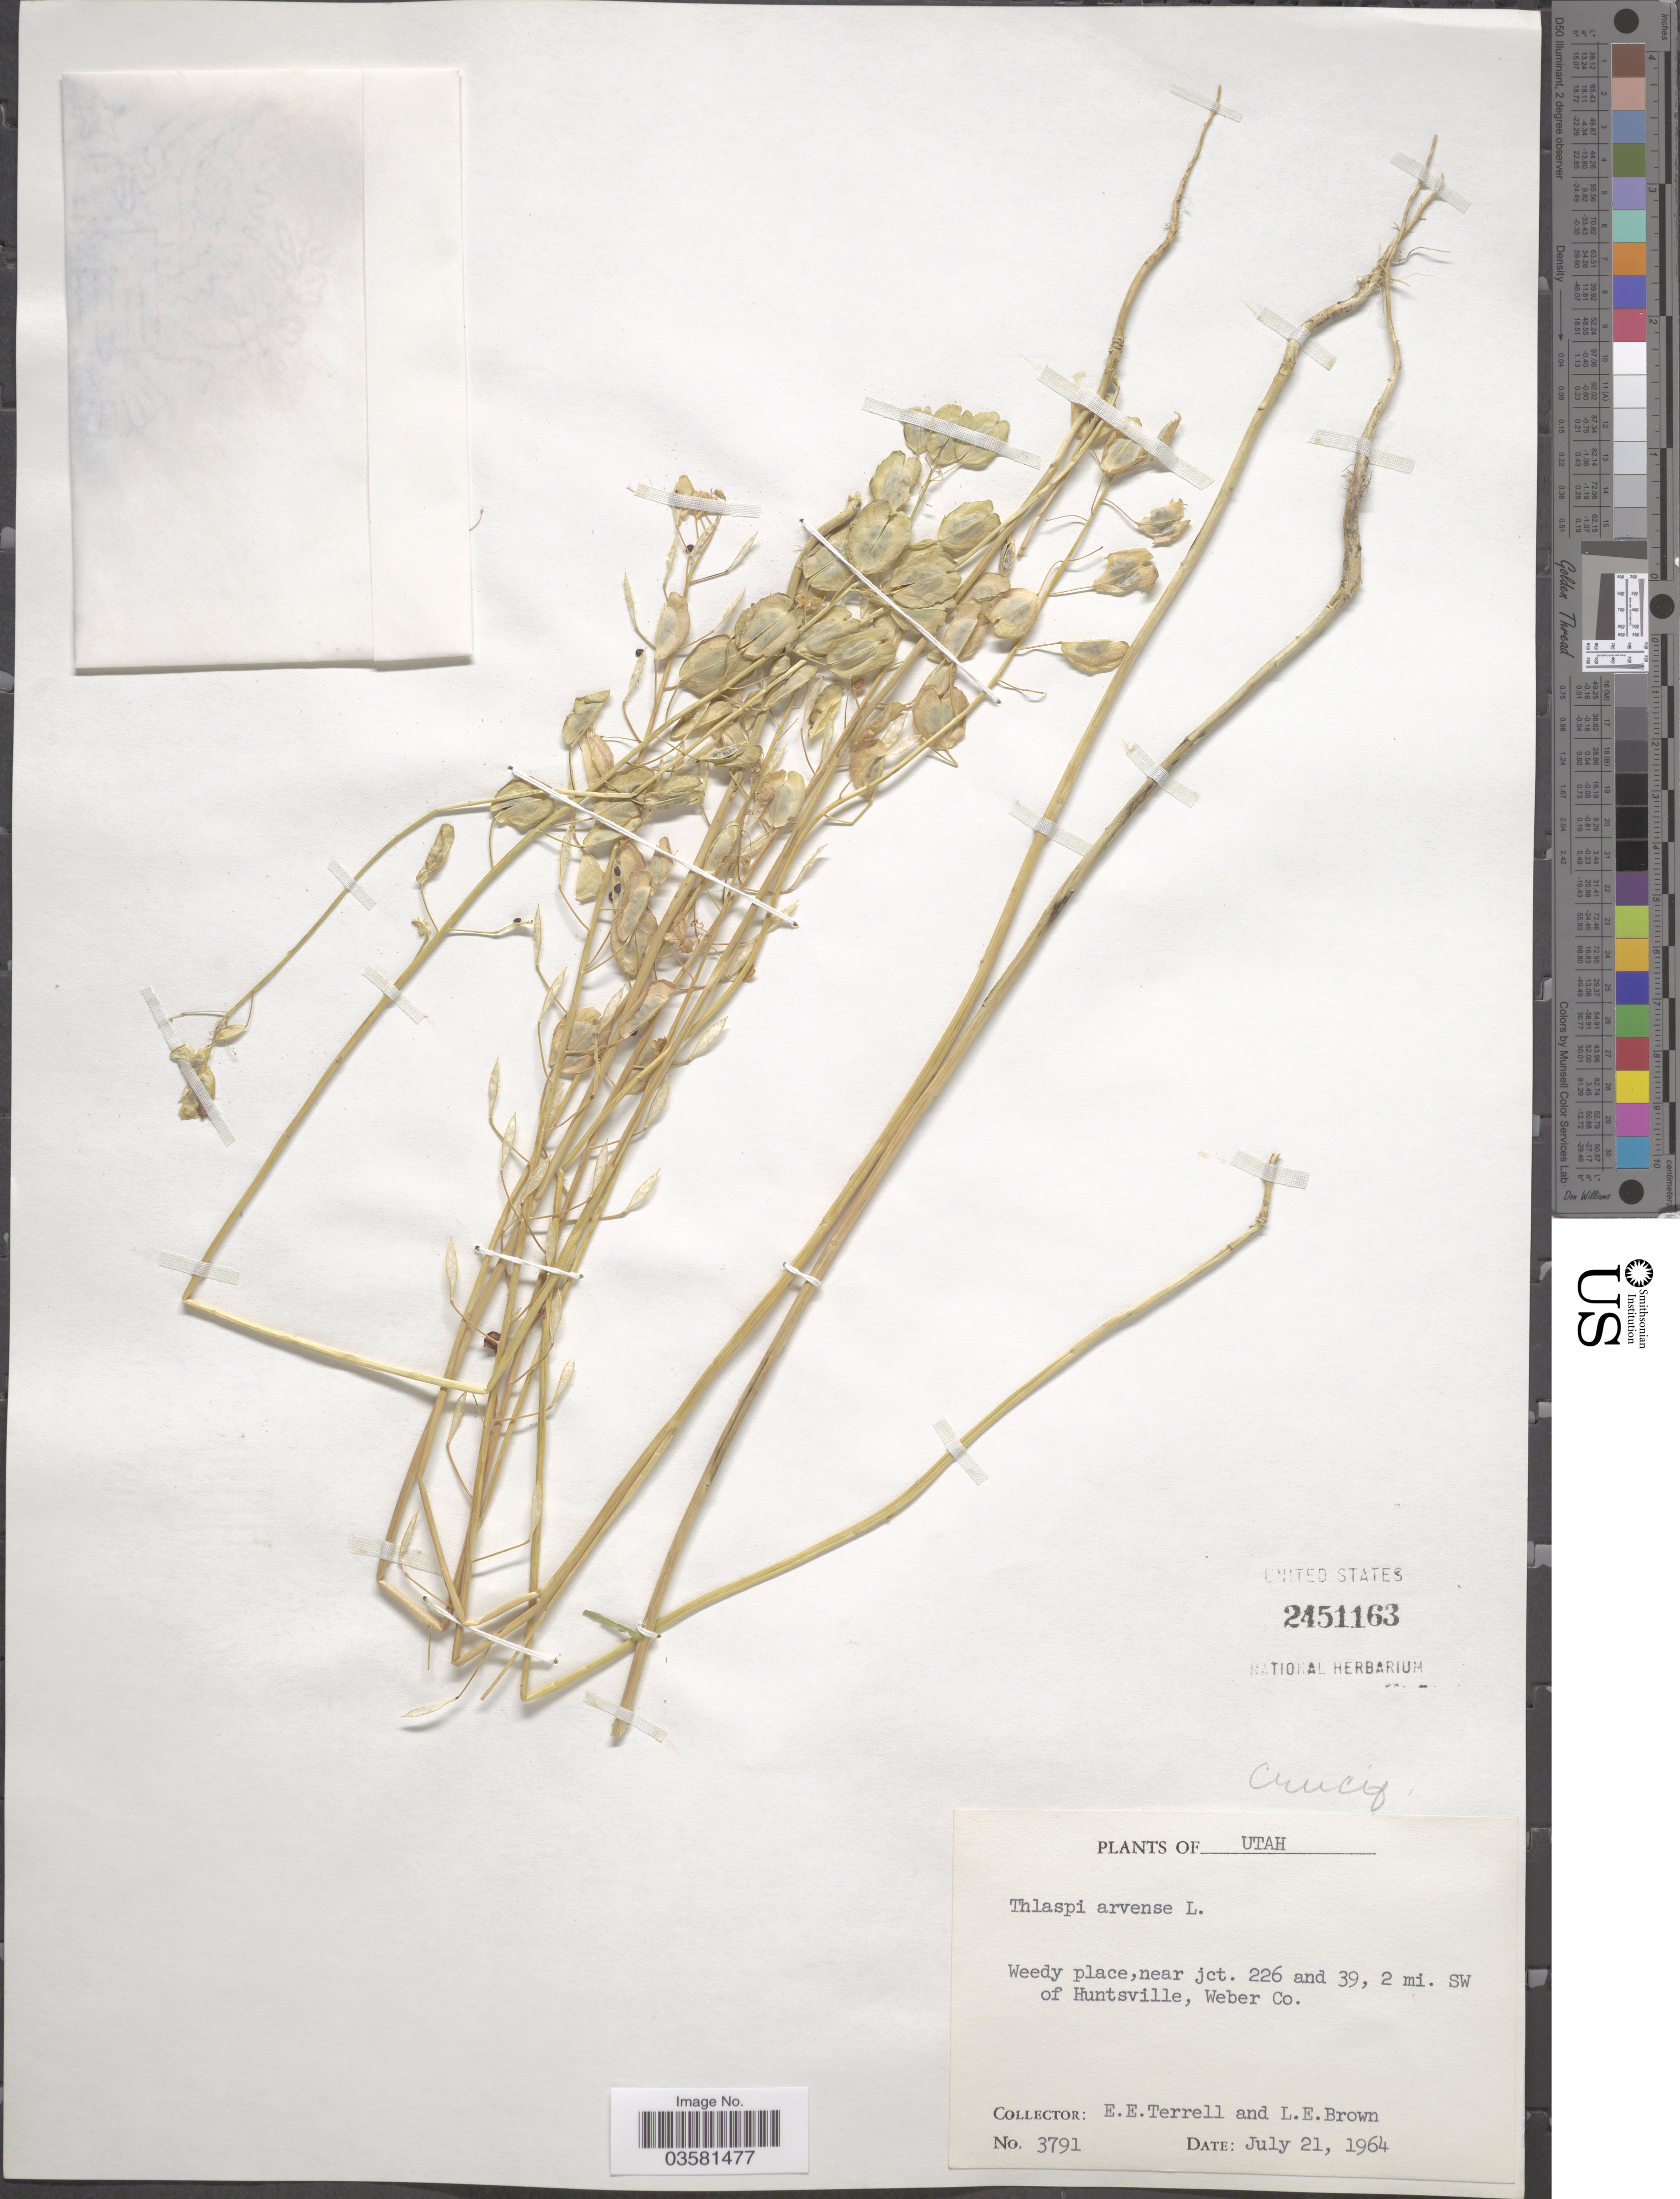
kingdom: Plantae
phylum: Tracheophyta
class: Magnoliopsida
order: Brassicales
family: Brassicaceae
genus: Thlaspi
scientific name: Thlaspi arvense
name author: L.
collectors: E. E. Terrell & L. E. Brown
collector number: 3791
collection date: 1964-07-21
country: United States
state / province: Utah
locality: Near jct. 226 and 39, 2 mi. SW of Huntsville, Weber Co.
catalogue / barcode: US 2451163